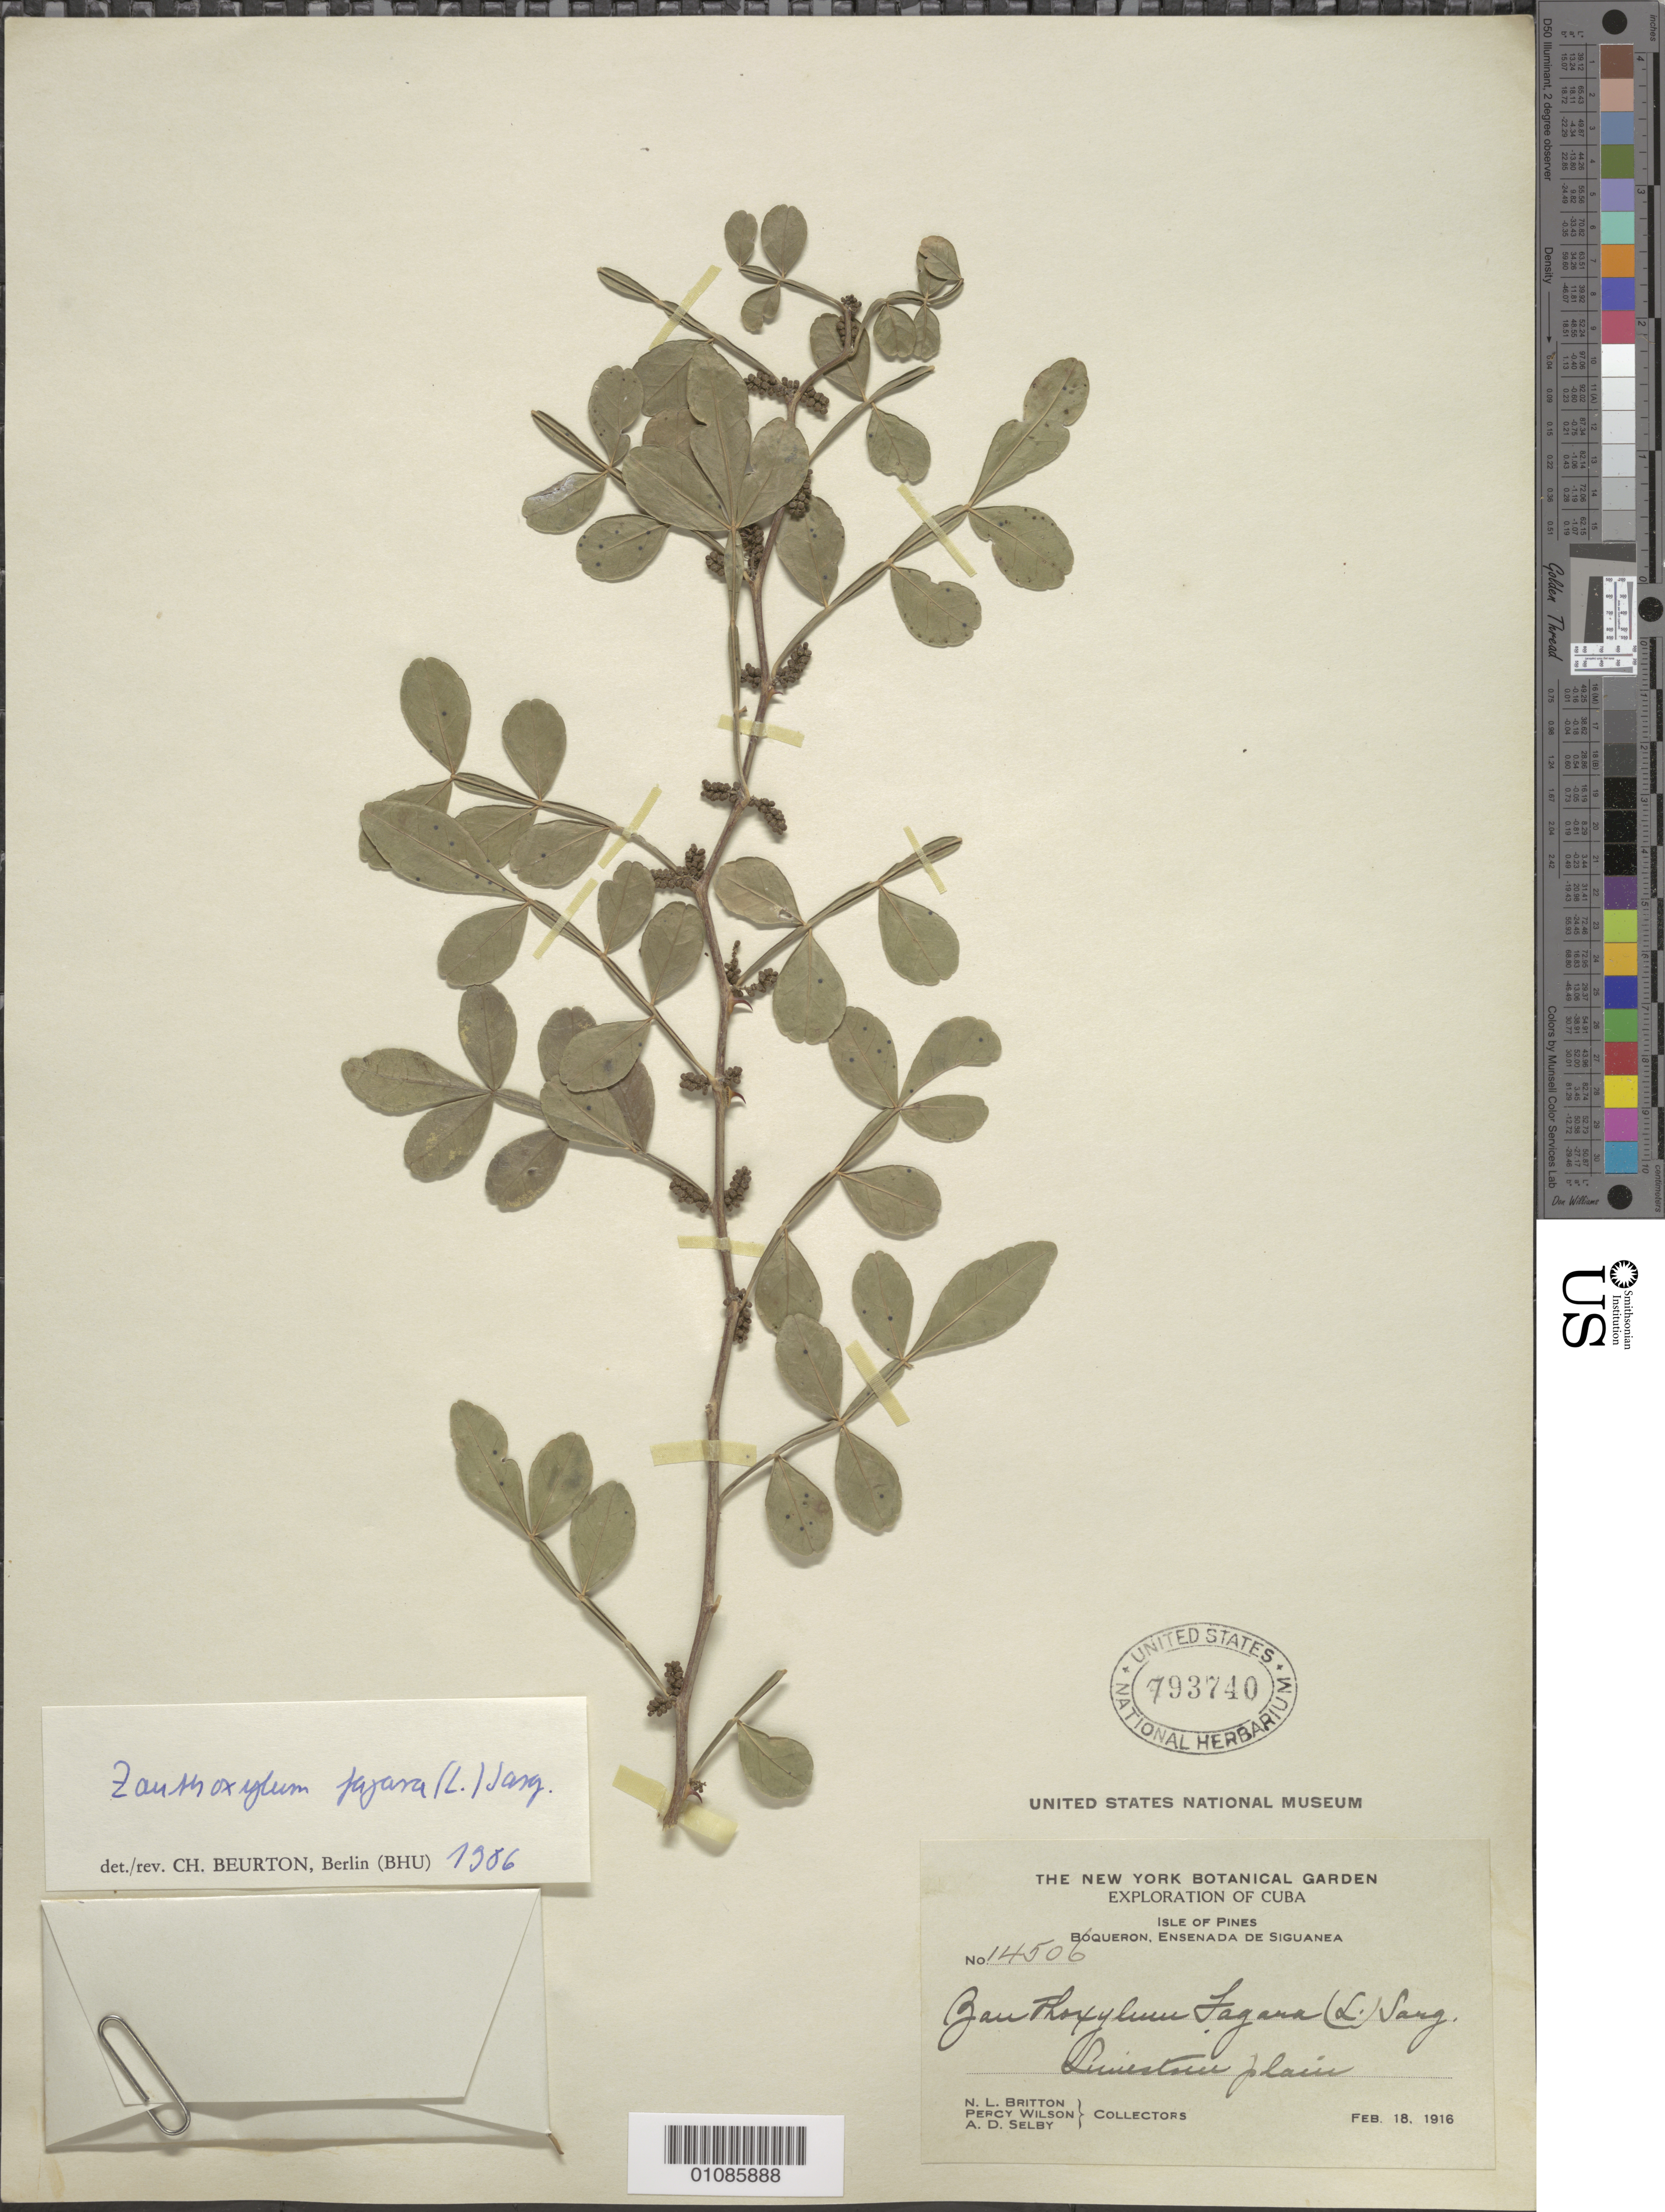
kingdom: Plantae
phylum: Tracheophyta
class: Magnoliopsida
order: Sapindales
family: Rutaceae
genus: Zanthoxylum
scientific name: Zanthoxylum fagara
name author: (L.) Sarg.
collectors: N. Britton, P. Wilson & A. Selby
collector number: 14506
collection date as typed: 18 Feb 1916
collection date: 1916-02-18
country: Cuba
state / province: Isla de La Juventud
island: Isla de la Juventud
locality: Isle of Pines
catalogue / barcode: US 793740